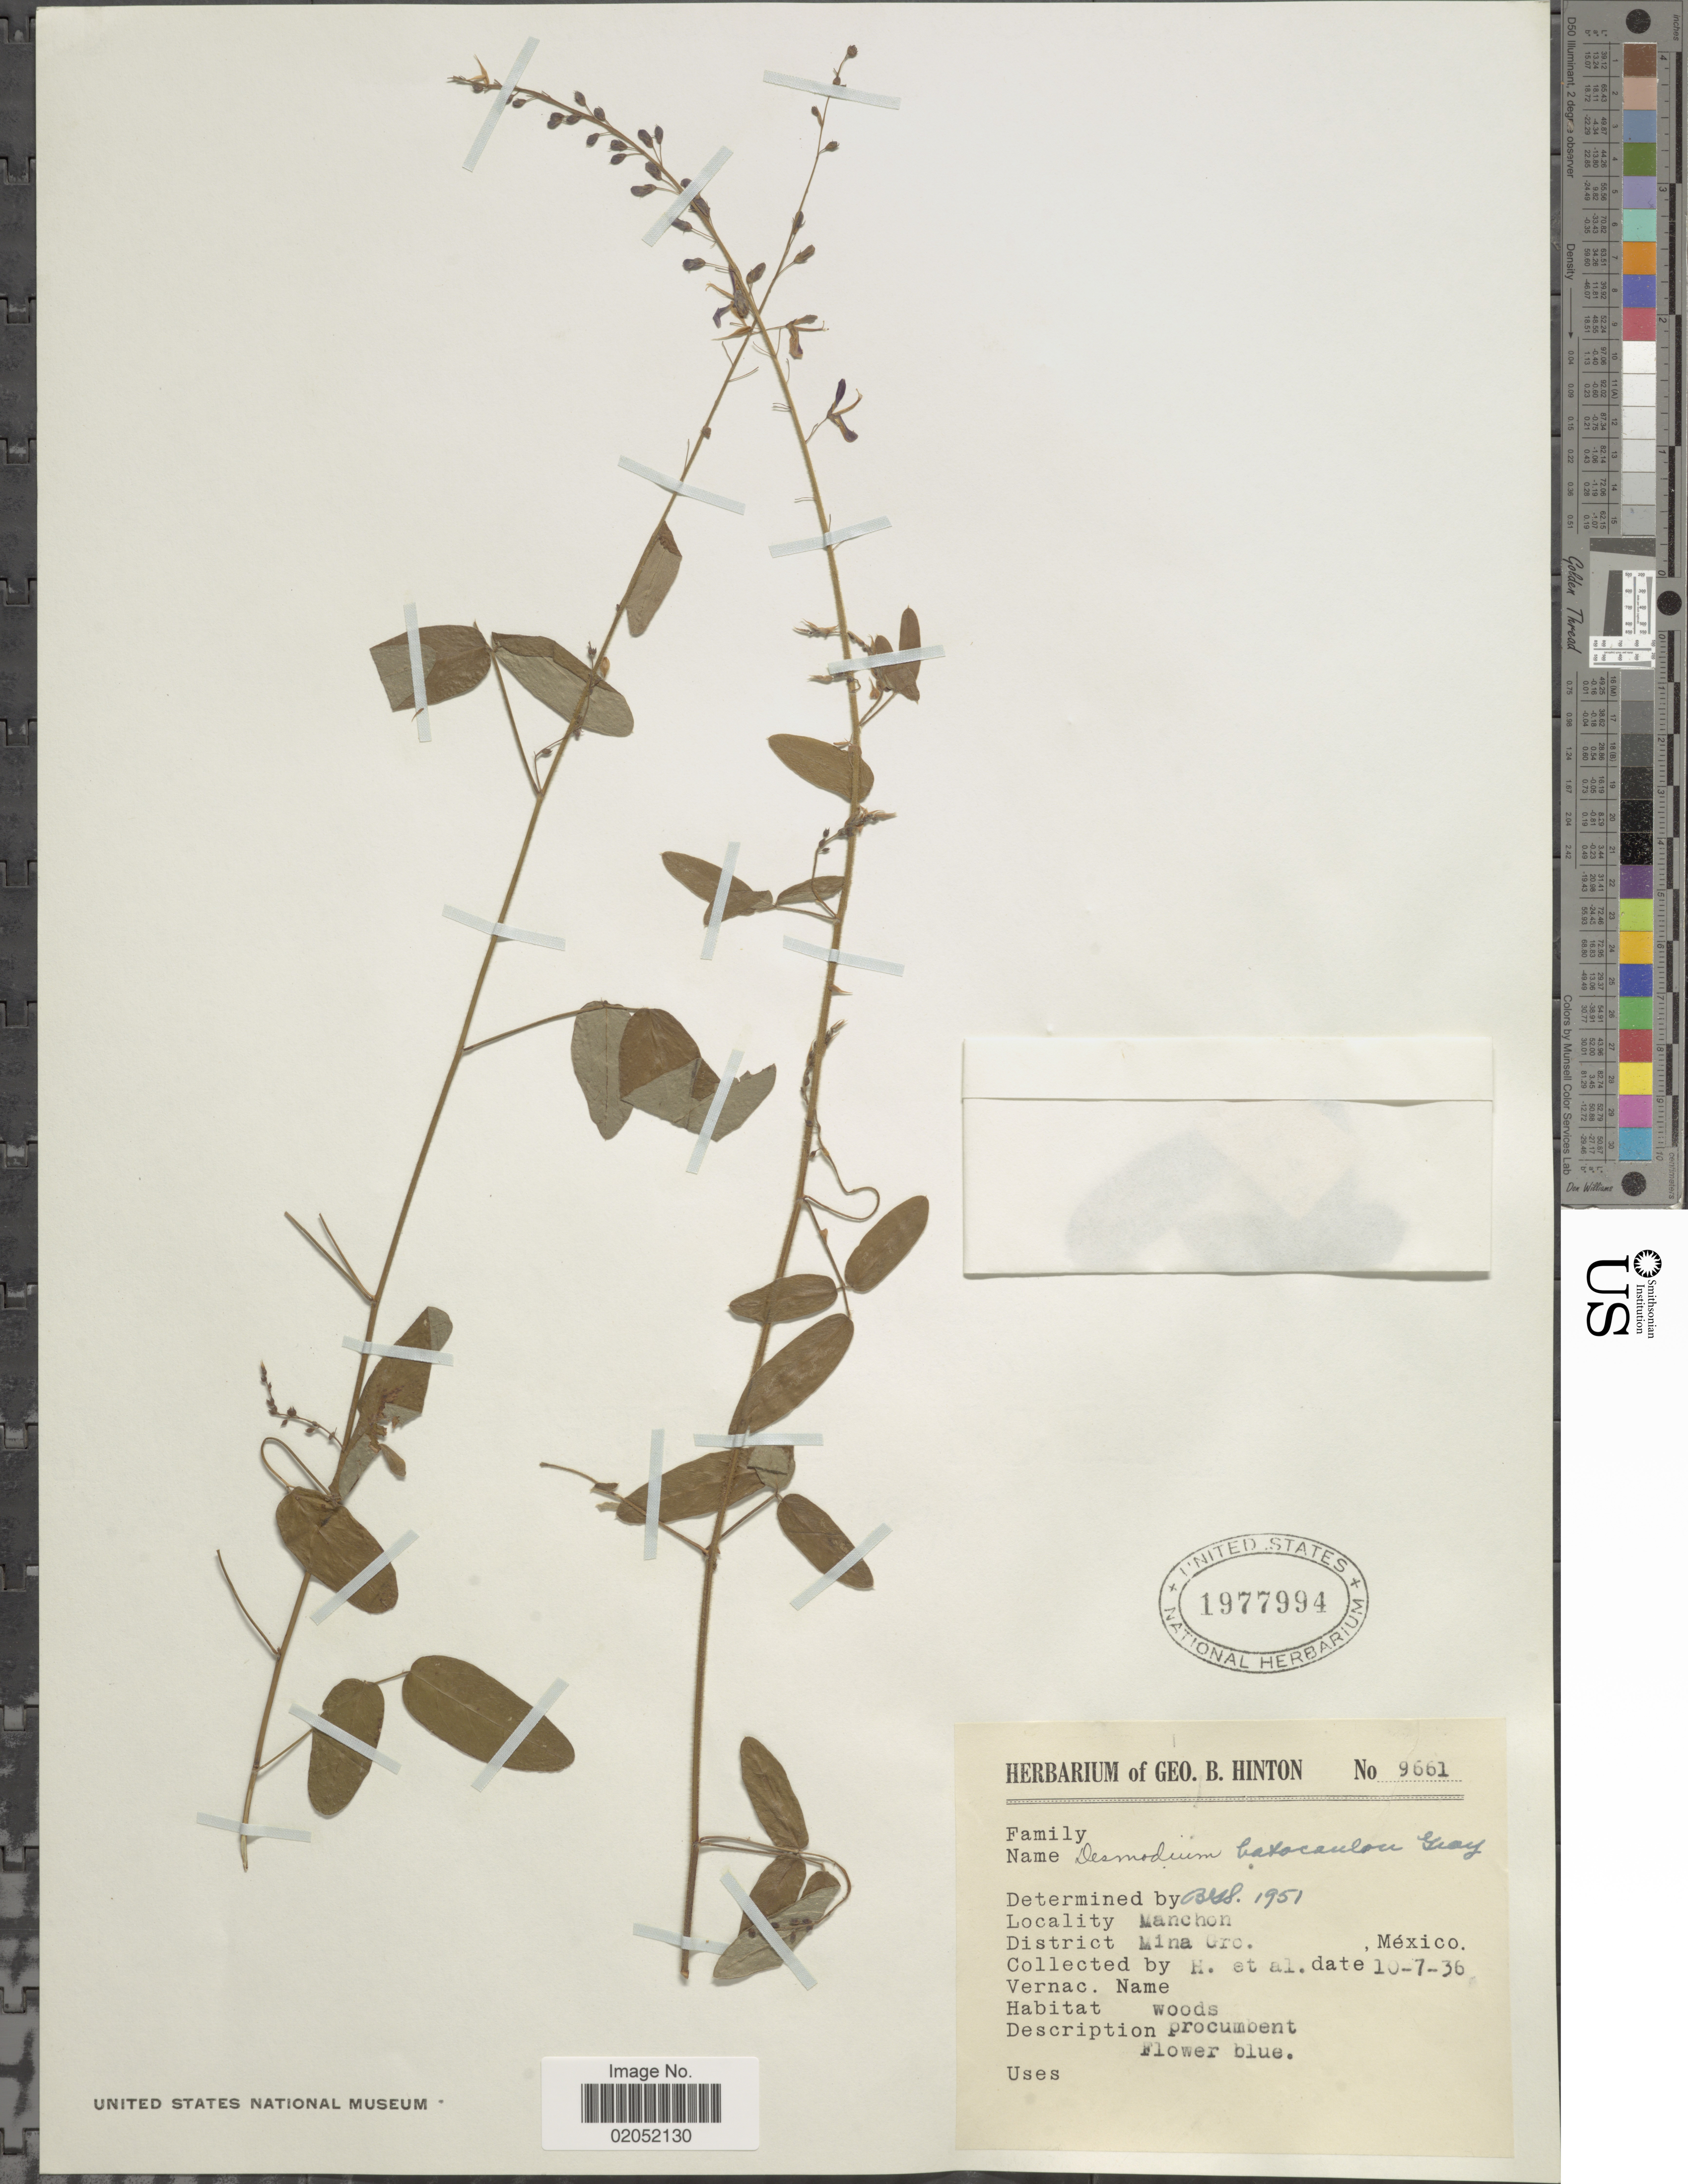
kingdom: Plantae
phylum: Tracheophyta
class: Magnoliopsida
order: Fabales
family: Fabaceae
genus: Desmodium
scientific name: Desmodium batocaulon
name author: A. Gray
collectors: G. B. Hinton & et al.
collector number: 9661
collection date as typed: Transcribed d/m/y: 7/10/36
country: Mexico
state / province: Guerrero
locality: Manchon, District Mina Gro.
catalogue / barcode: US 1977994